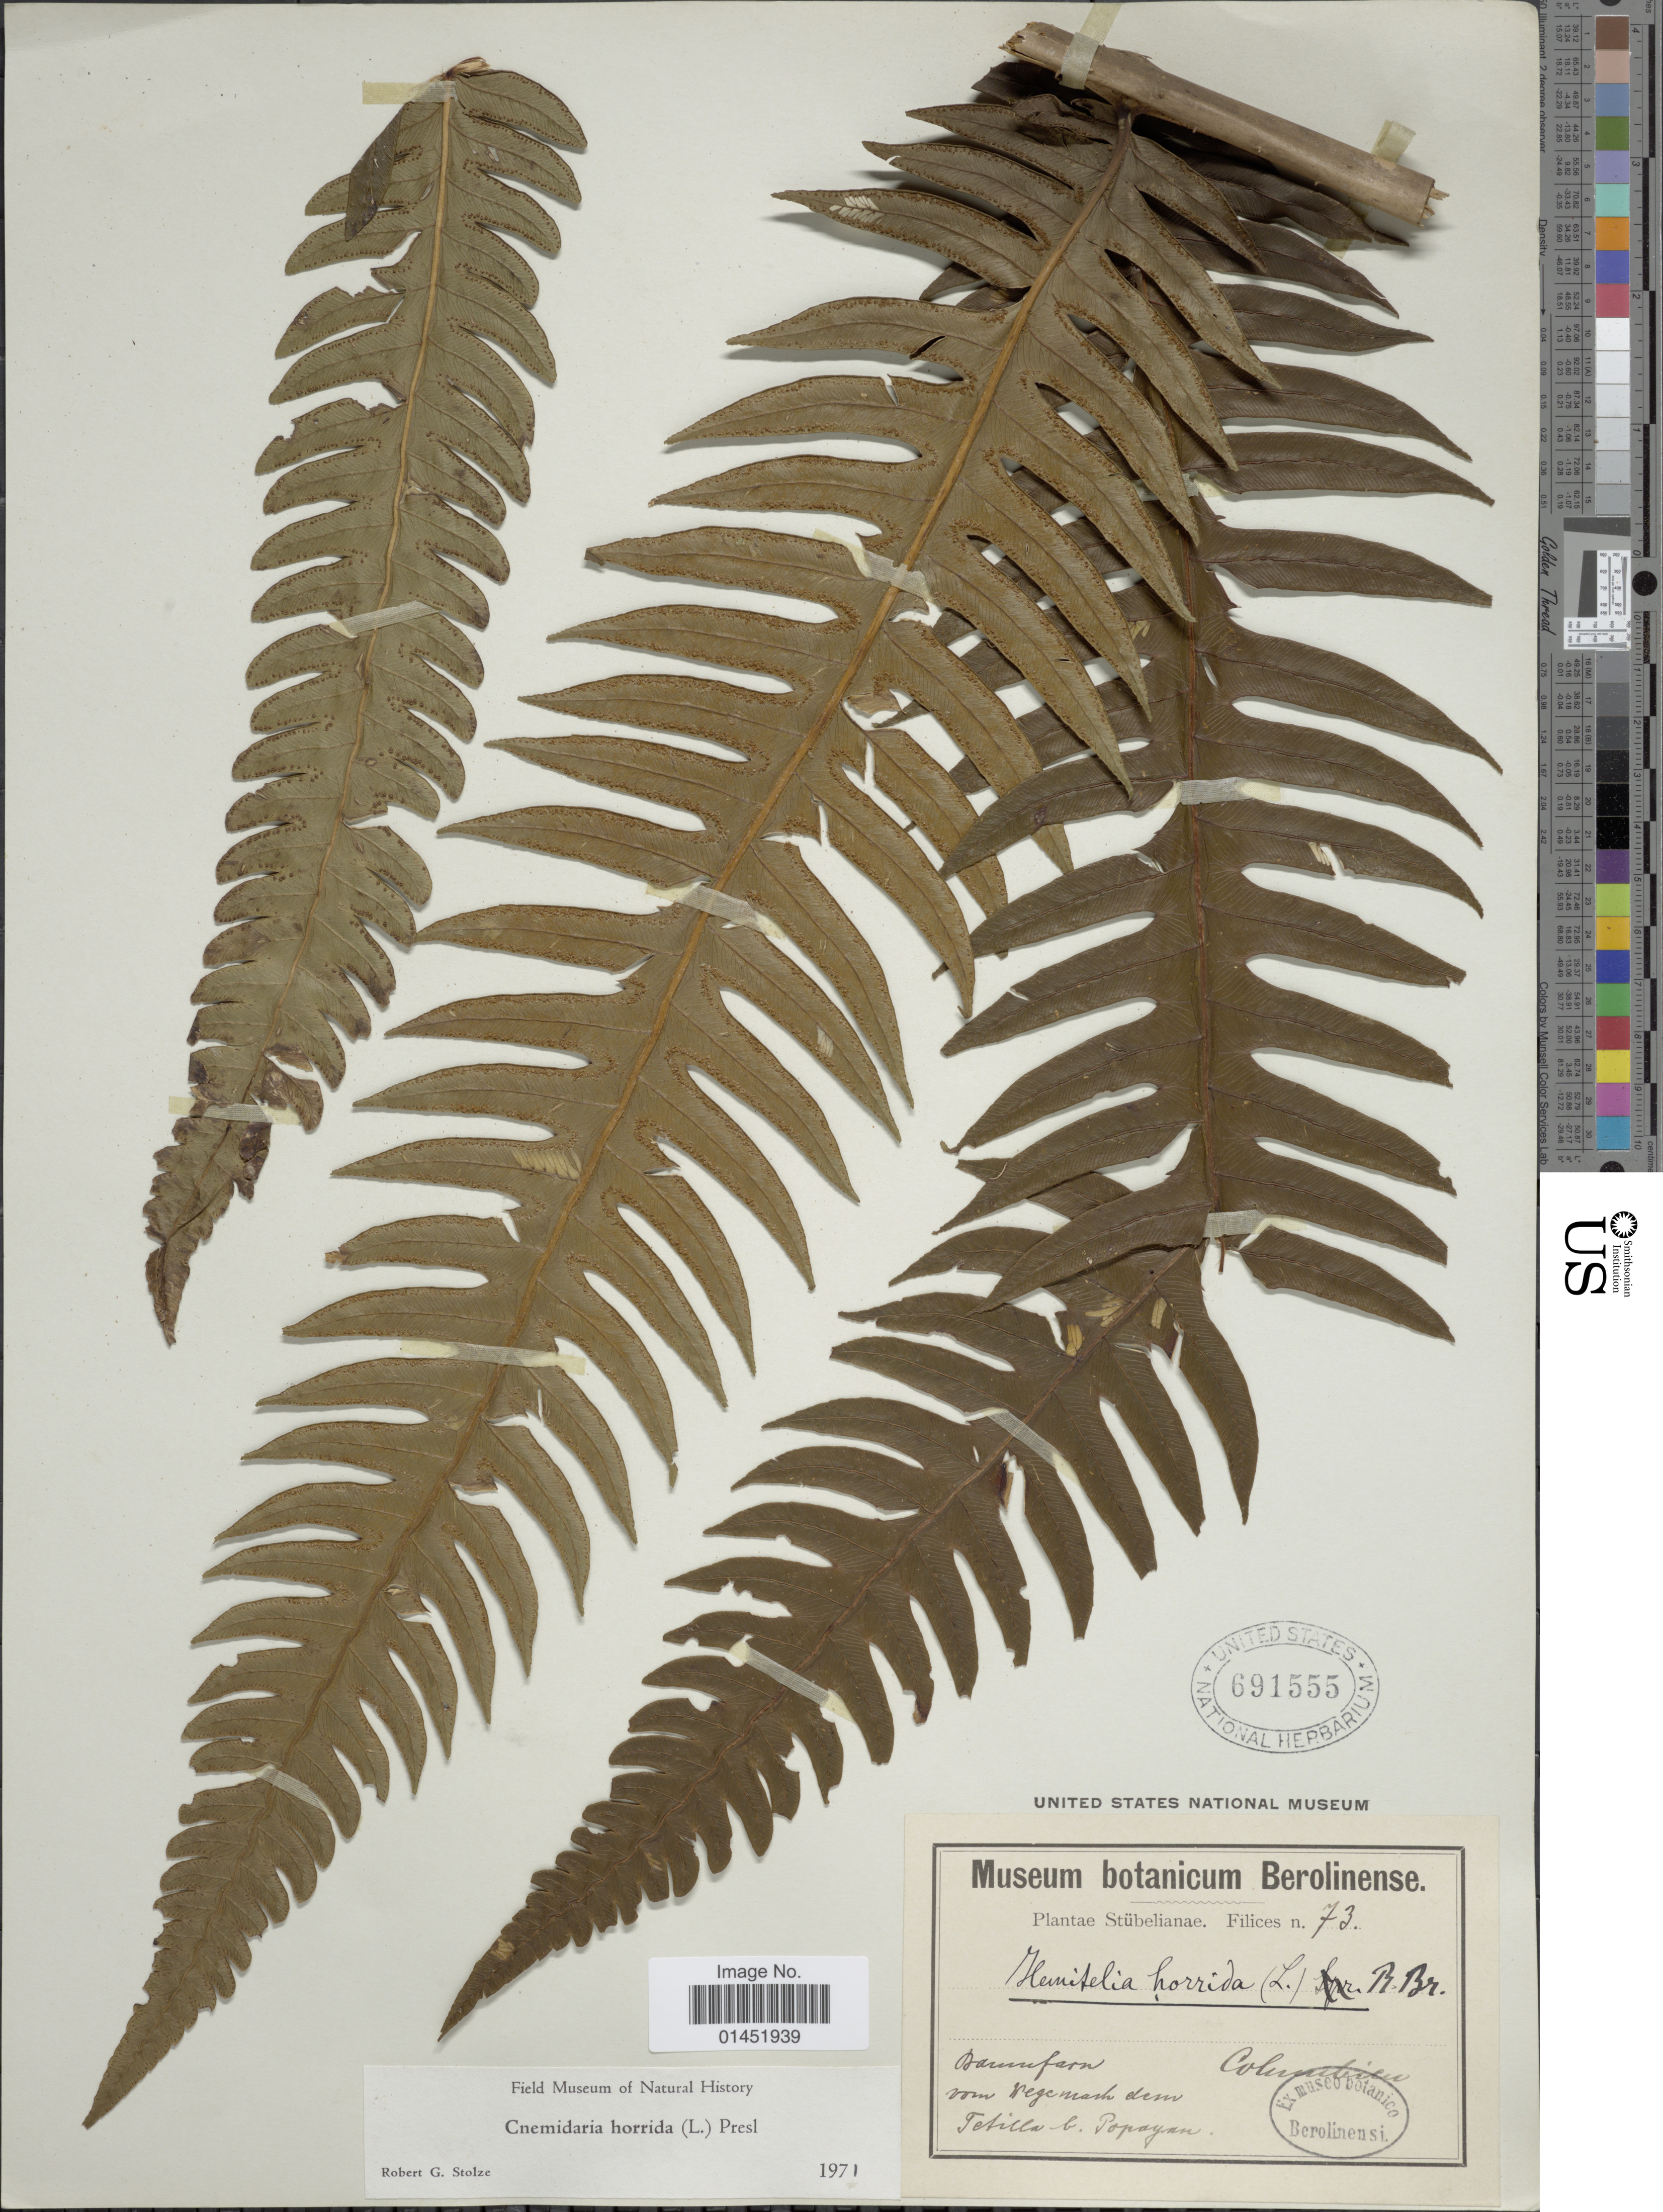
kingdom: Plantae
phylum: Tracheophyta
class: Polypodiopsida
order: Cyatheales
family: Cyatheaceae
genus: Cyathea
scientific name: Cyathea horrida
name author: (L.) Sm.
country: Colombia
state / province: Cauca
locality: Tetilla b. Popayan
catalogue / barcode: US 691555